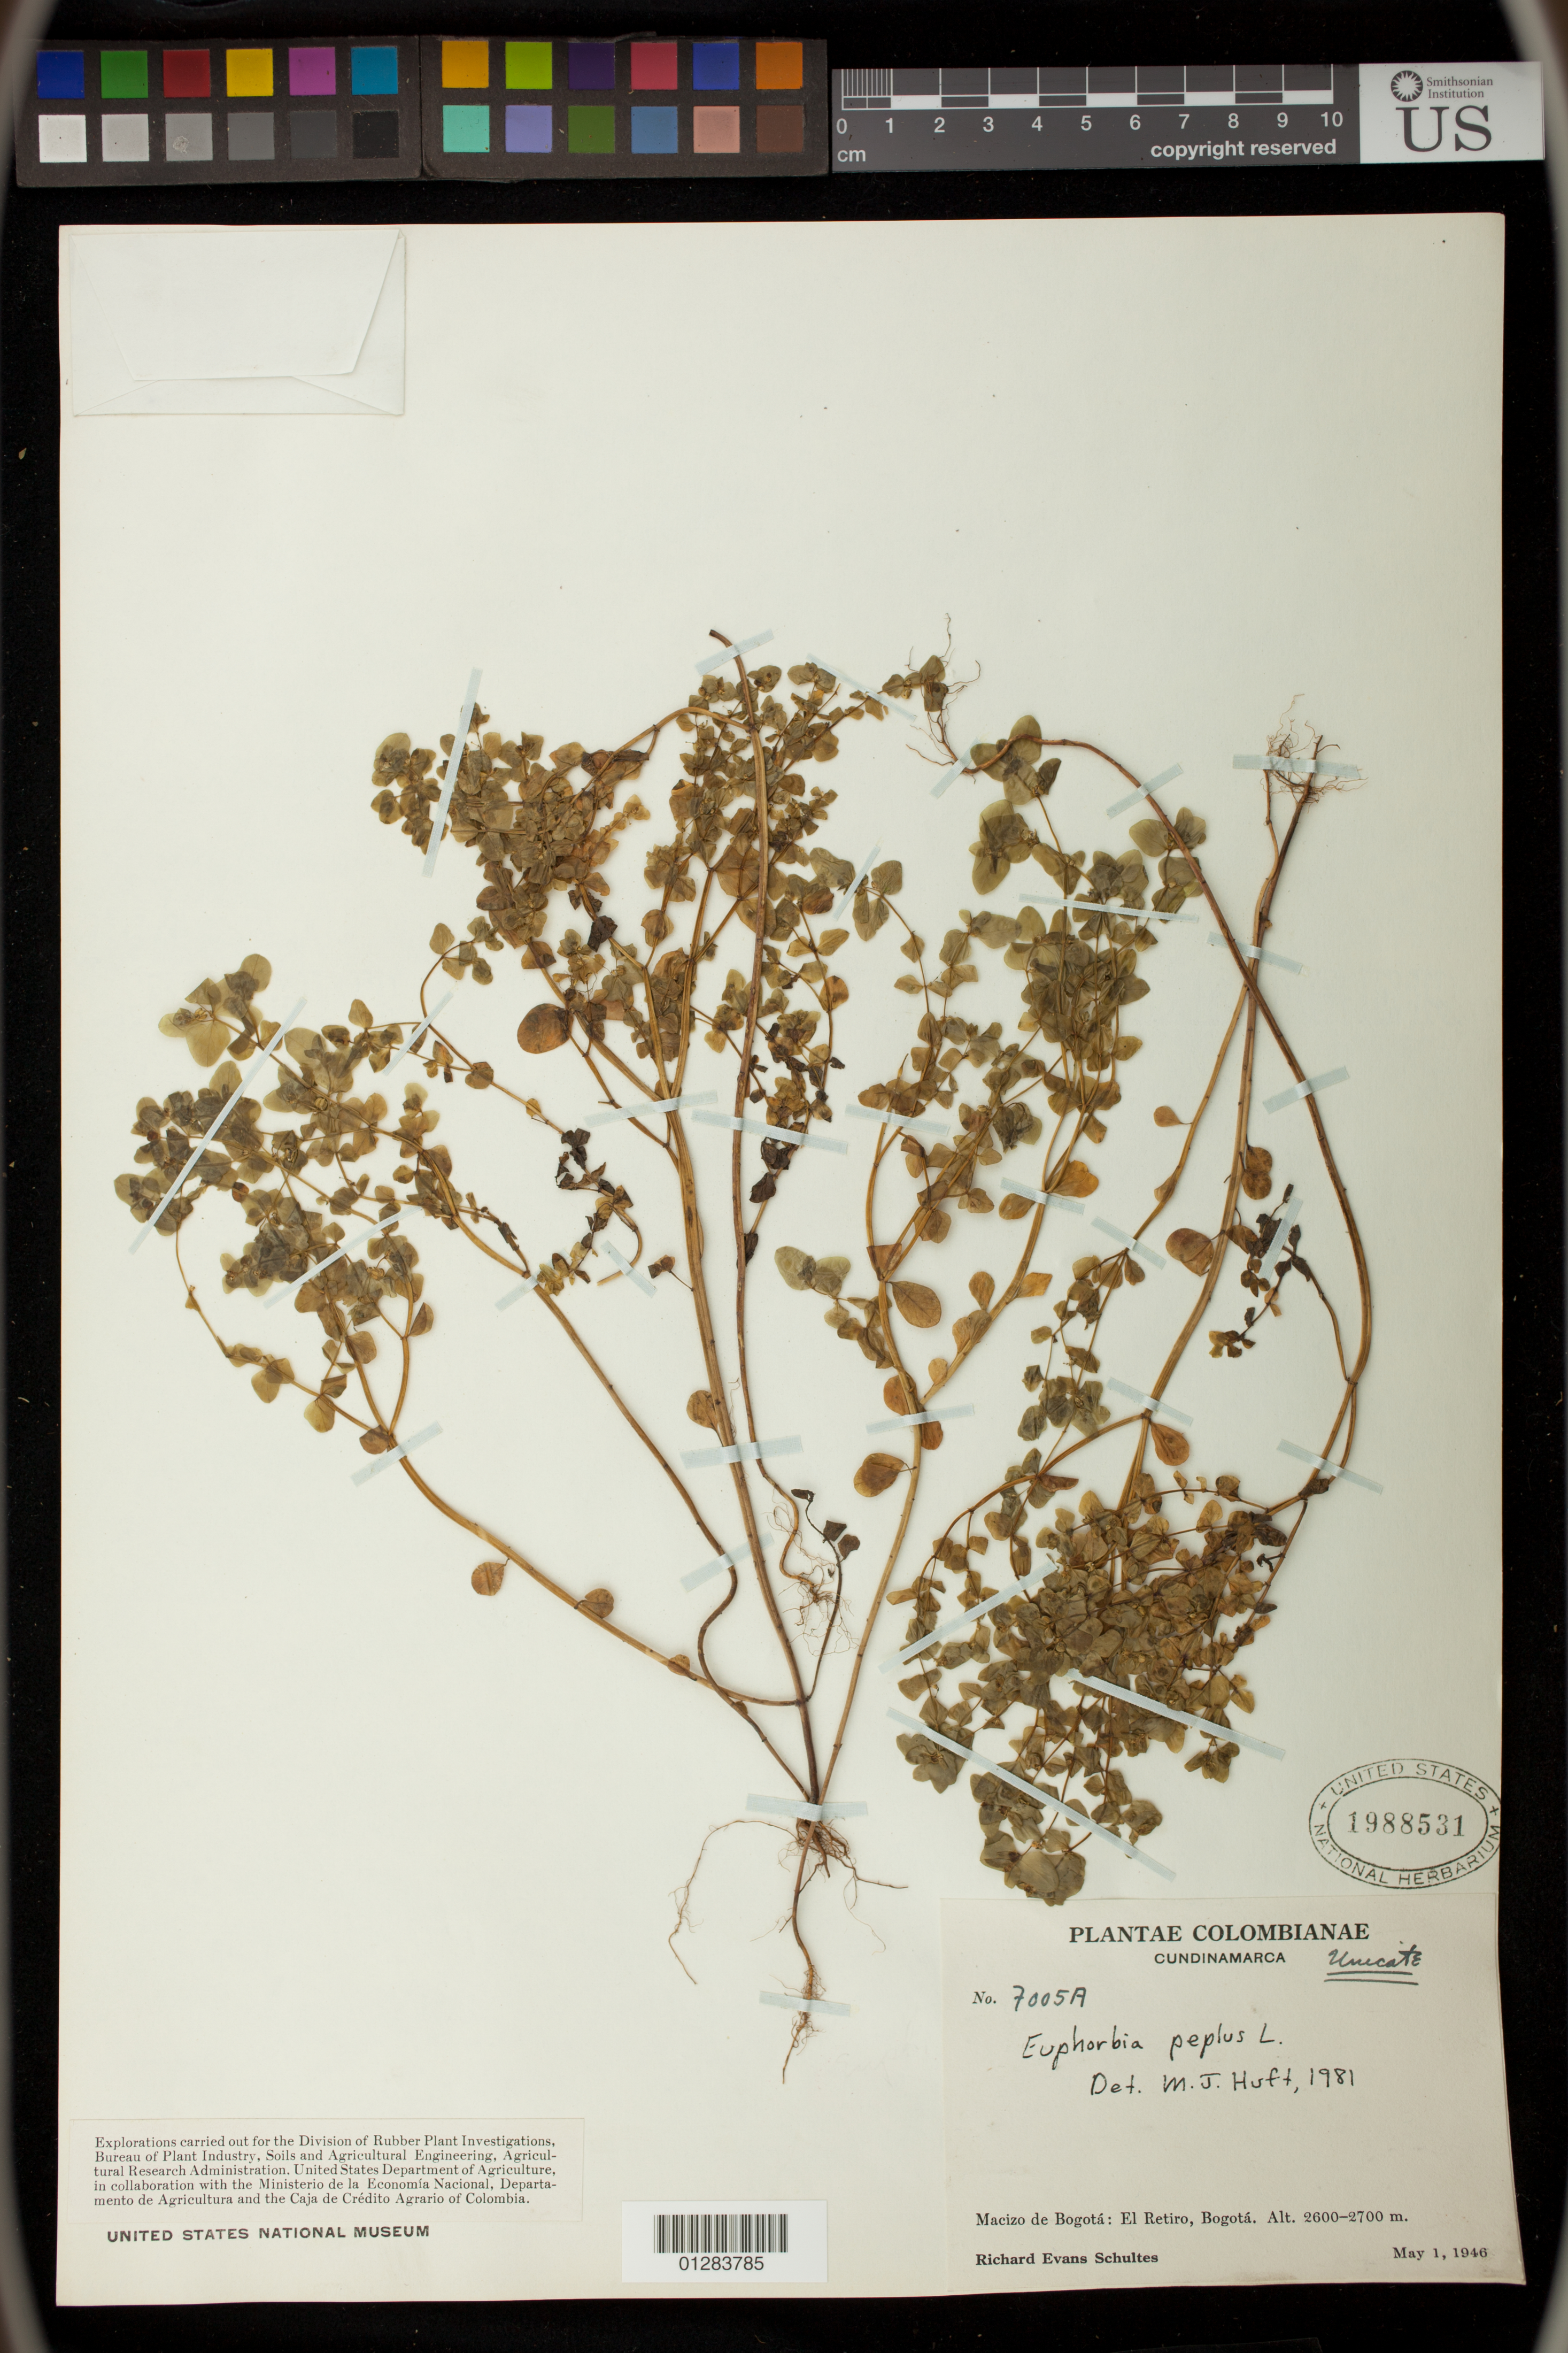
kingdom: Plantae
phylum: Tracheophyta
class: Magnoliopsida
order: Malpighiales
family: Euphorbiaceae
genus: Euphorbia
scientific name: Euphorbia peplus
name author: L.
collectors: R. E. Schultes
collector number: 7005A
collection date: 1946-05-01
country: Colombia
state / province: Bogota D.C.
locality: Macizo de Bogota: El Retiro, Bogota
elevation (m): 2600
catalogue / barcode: US 1988531